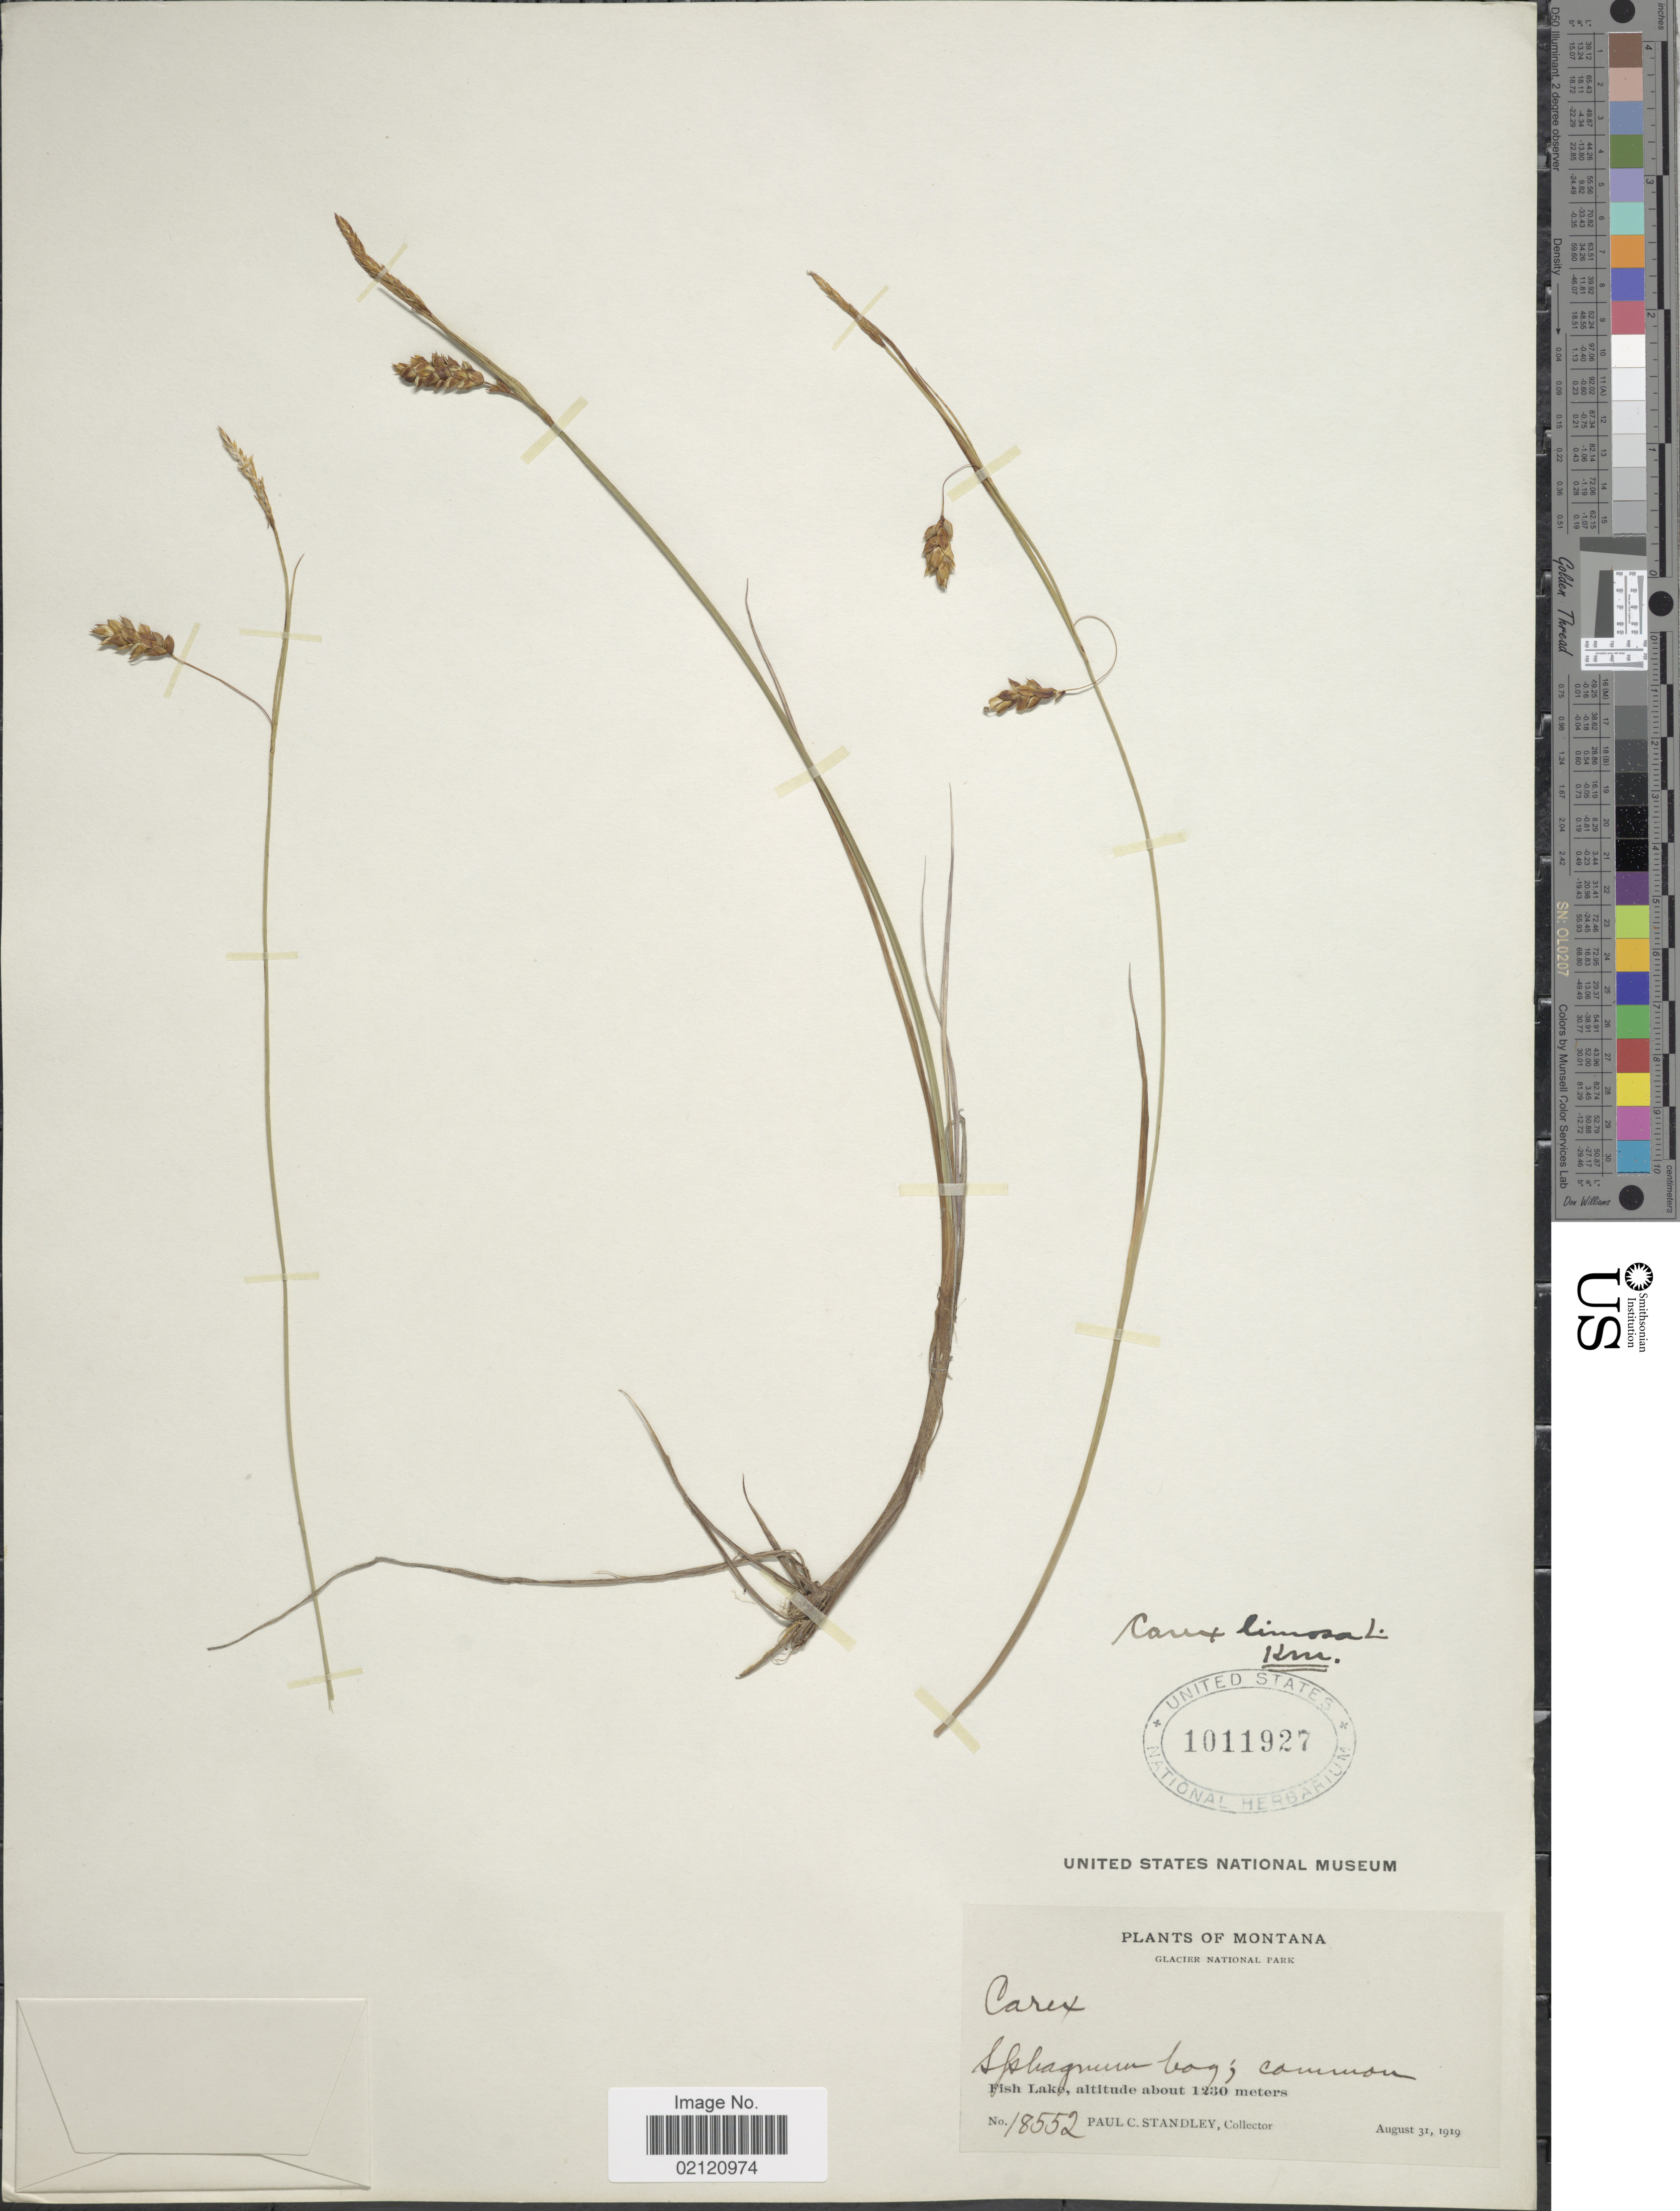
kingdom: Plantae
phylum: Tracheophyta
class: Liliopsida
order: Poales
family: Cyperaceae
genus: Carex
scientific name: Carex limosa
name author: L.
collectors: P. C. Standley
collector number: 18552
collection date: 1919-08-31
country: United States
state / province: Montana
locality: Fish Lake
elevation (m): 1230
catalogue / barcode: US 1011927